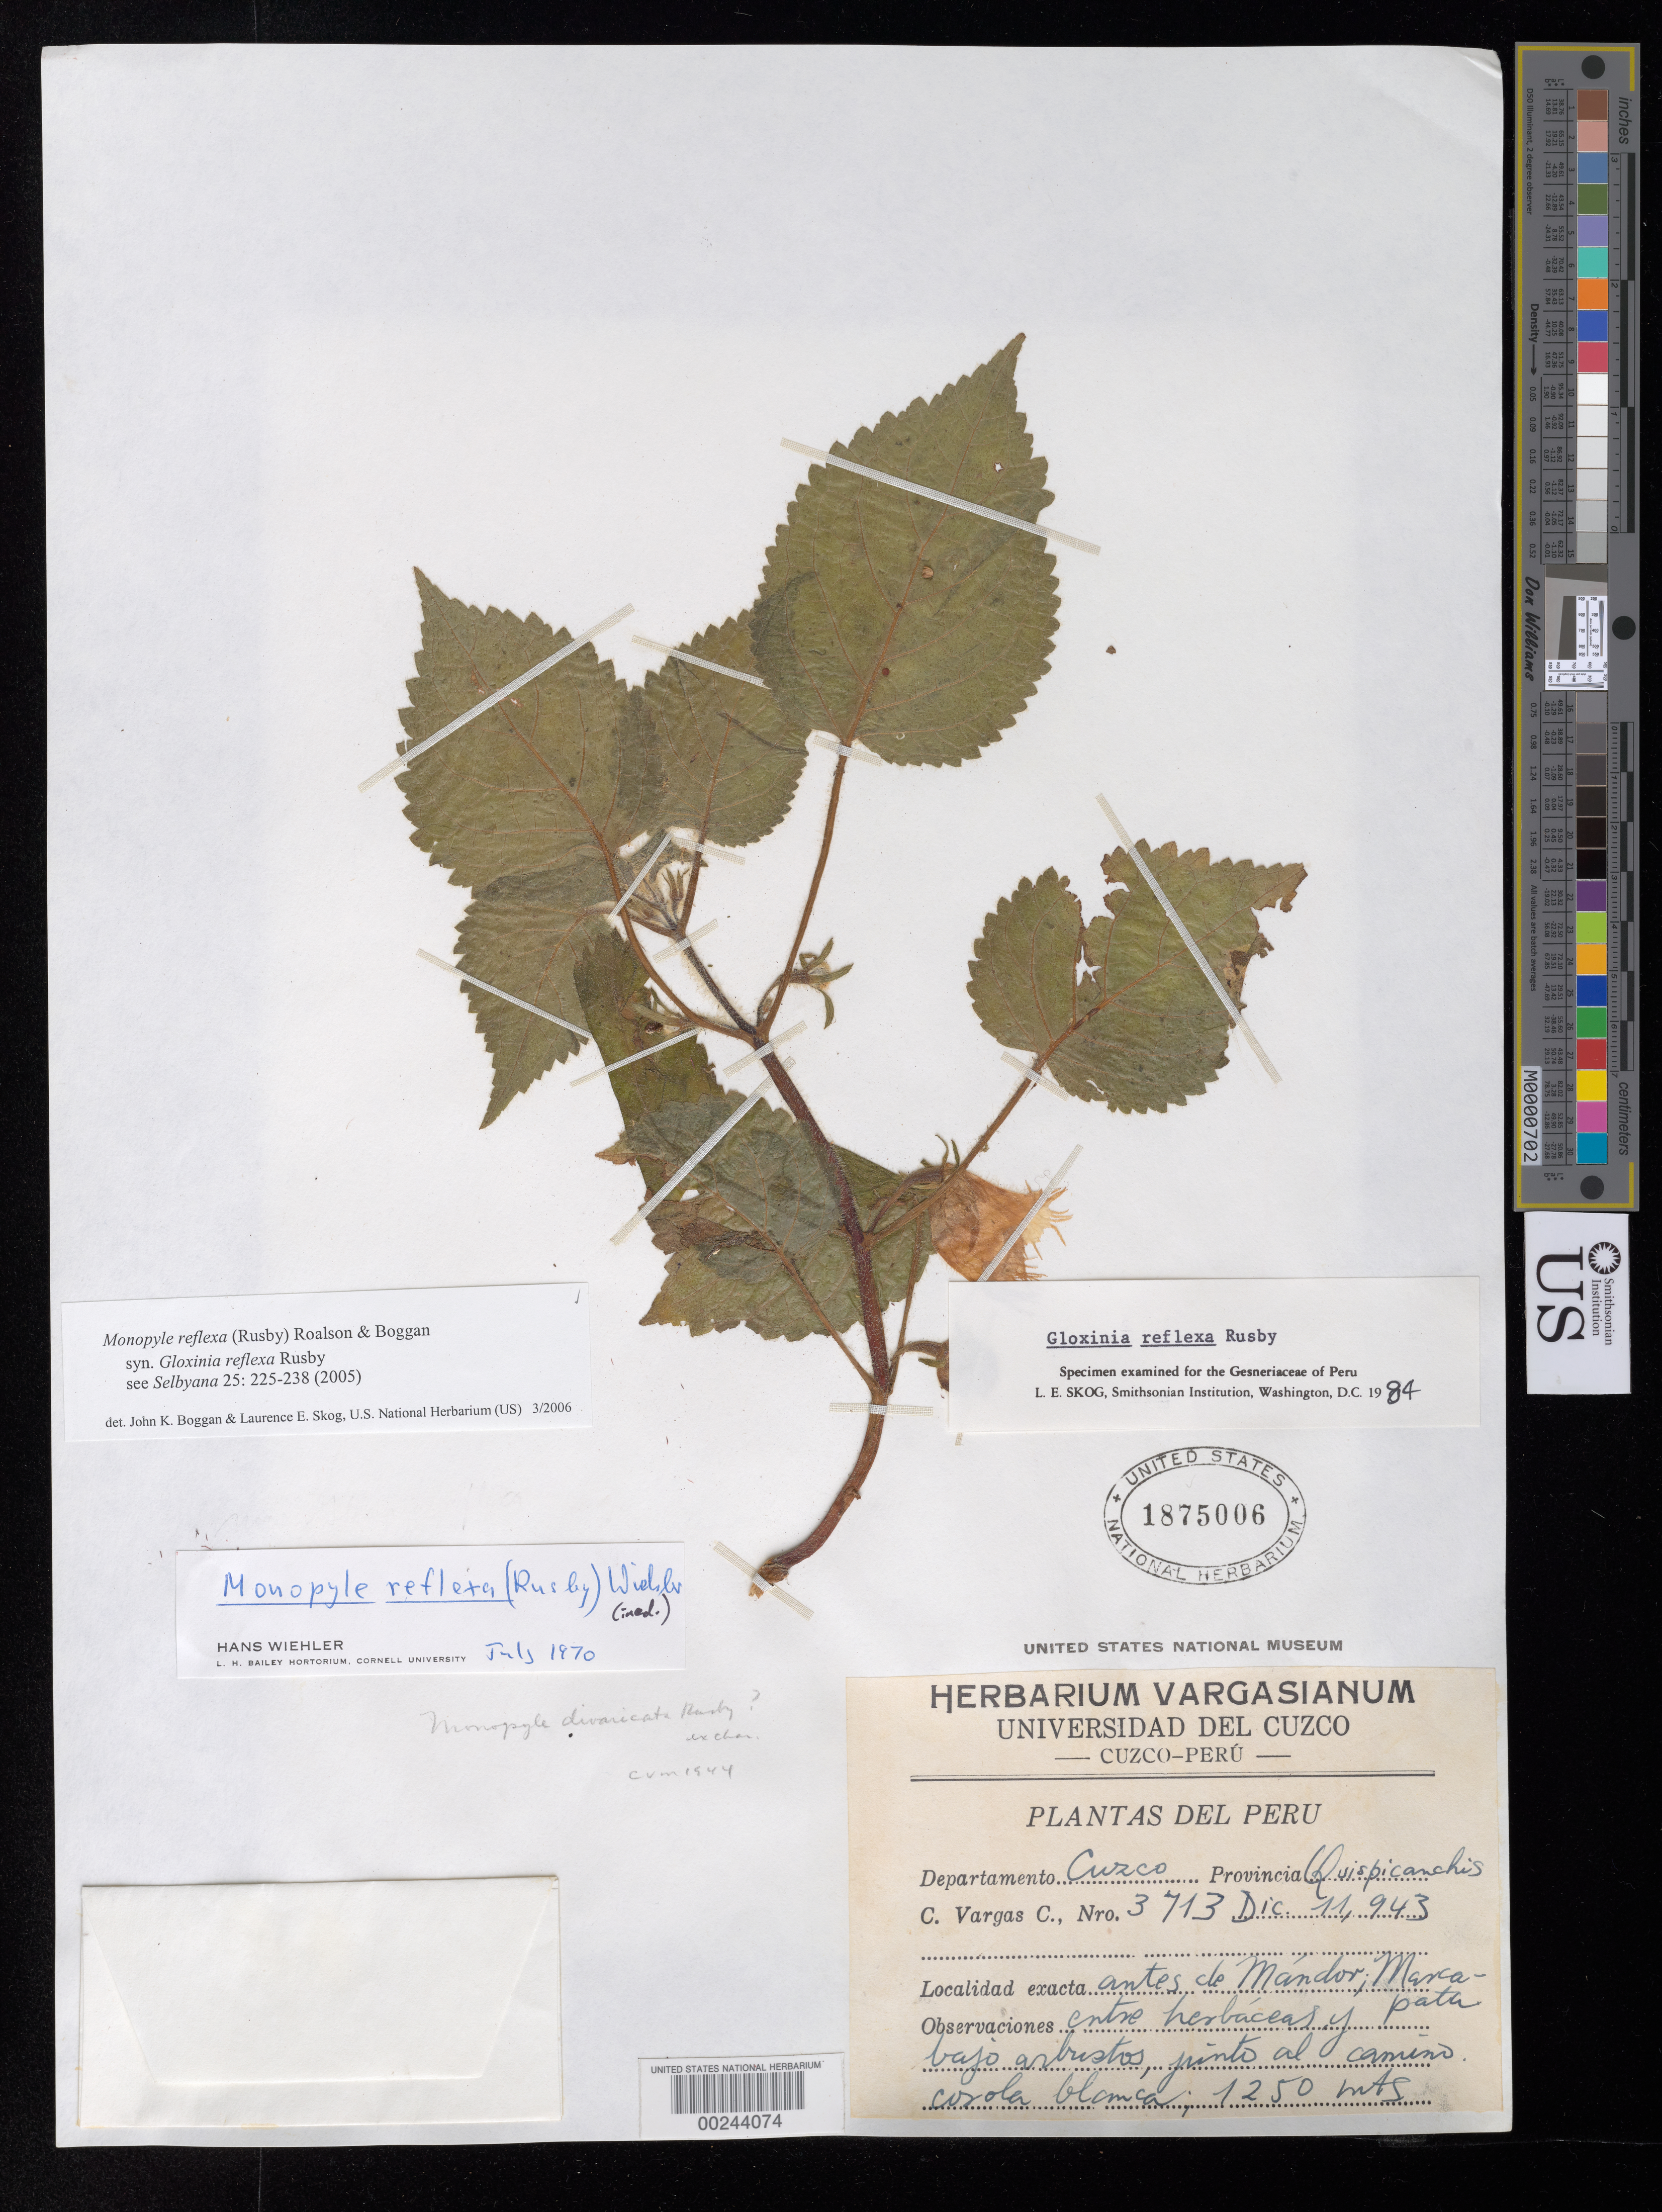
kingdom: Plantae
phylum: Tracheophyta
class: Magnoliopsida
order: Lamiales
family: Gesneriaceae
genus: Monopyle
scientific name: Monopyle reflexa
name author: (Rusby) Roalson & Boggan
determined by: Boggan, J. K.; Skog, L. E.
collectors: C. Vargas C.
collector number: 3713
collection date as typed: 11 Dec 1943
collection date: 1943-12-11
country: Peru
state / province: Cusco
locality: Quispicanchis, antes de Mandor, Marcapata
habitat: Entre herbaceas y bajo arbustos junte al camino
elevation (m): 1250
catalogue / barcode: US 1875006